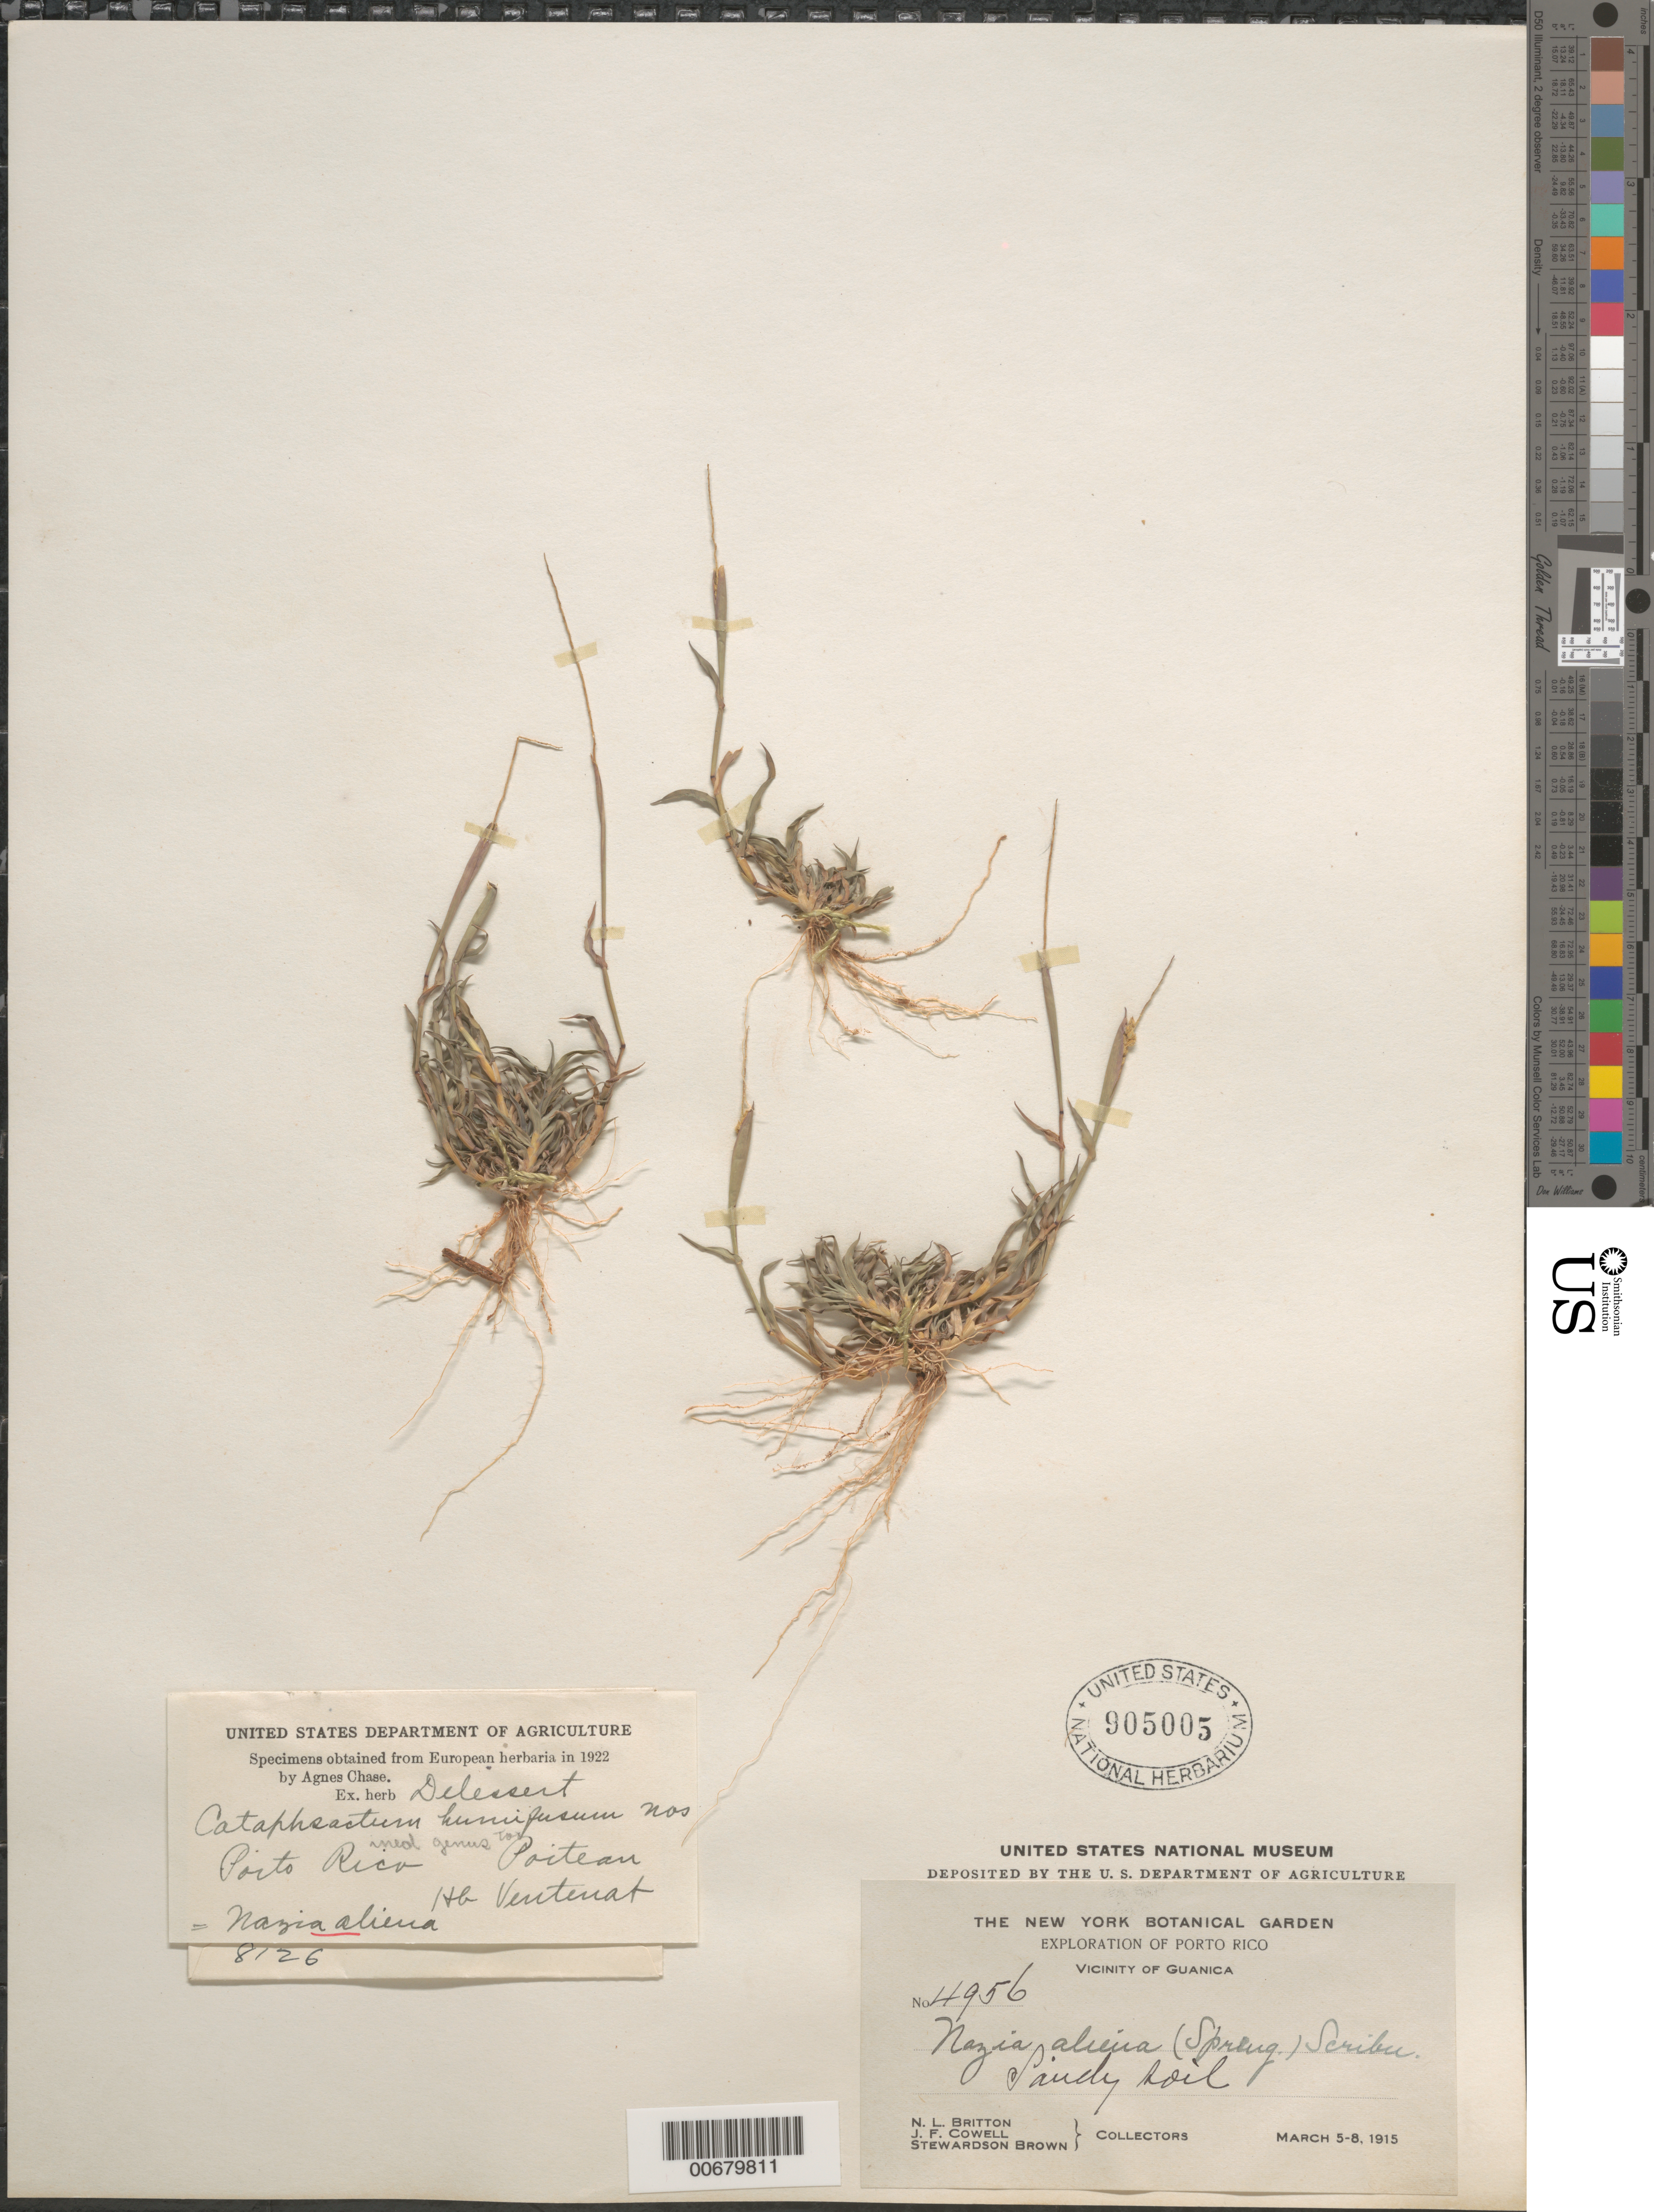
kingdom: Plantae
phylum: Tracheophyta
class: Liliopsida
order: Poales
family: Poaceae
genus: Tragus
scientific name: Tragus berteronianus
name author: Schult.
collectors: N. Britton, J. F. Cowell & S. Brown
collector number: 4956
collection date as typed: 05 Mar 1915 to 08 Mar 1915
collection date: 1915-03-05/1915-03-08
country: Puerto Rico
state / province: Guánica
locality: Guanica, vic of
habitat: Sandy soil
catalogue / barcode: US 905005